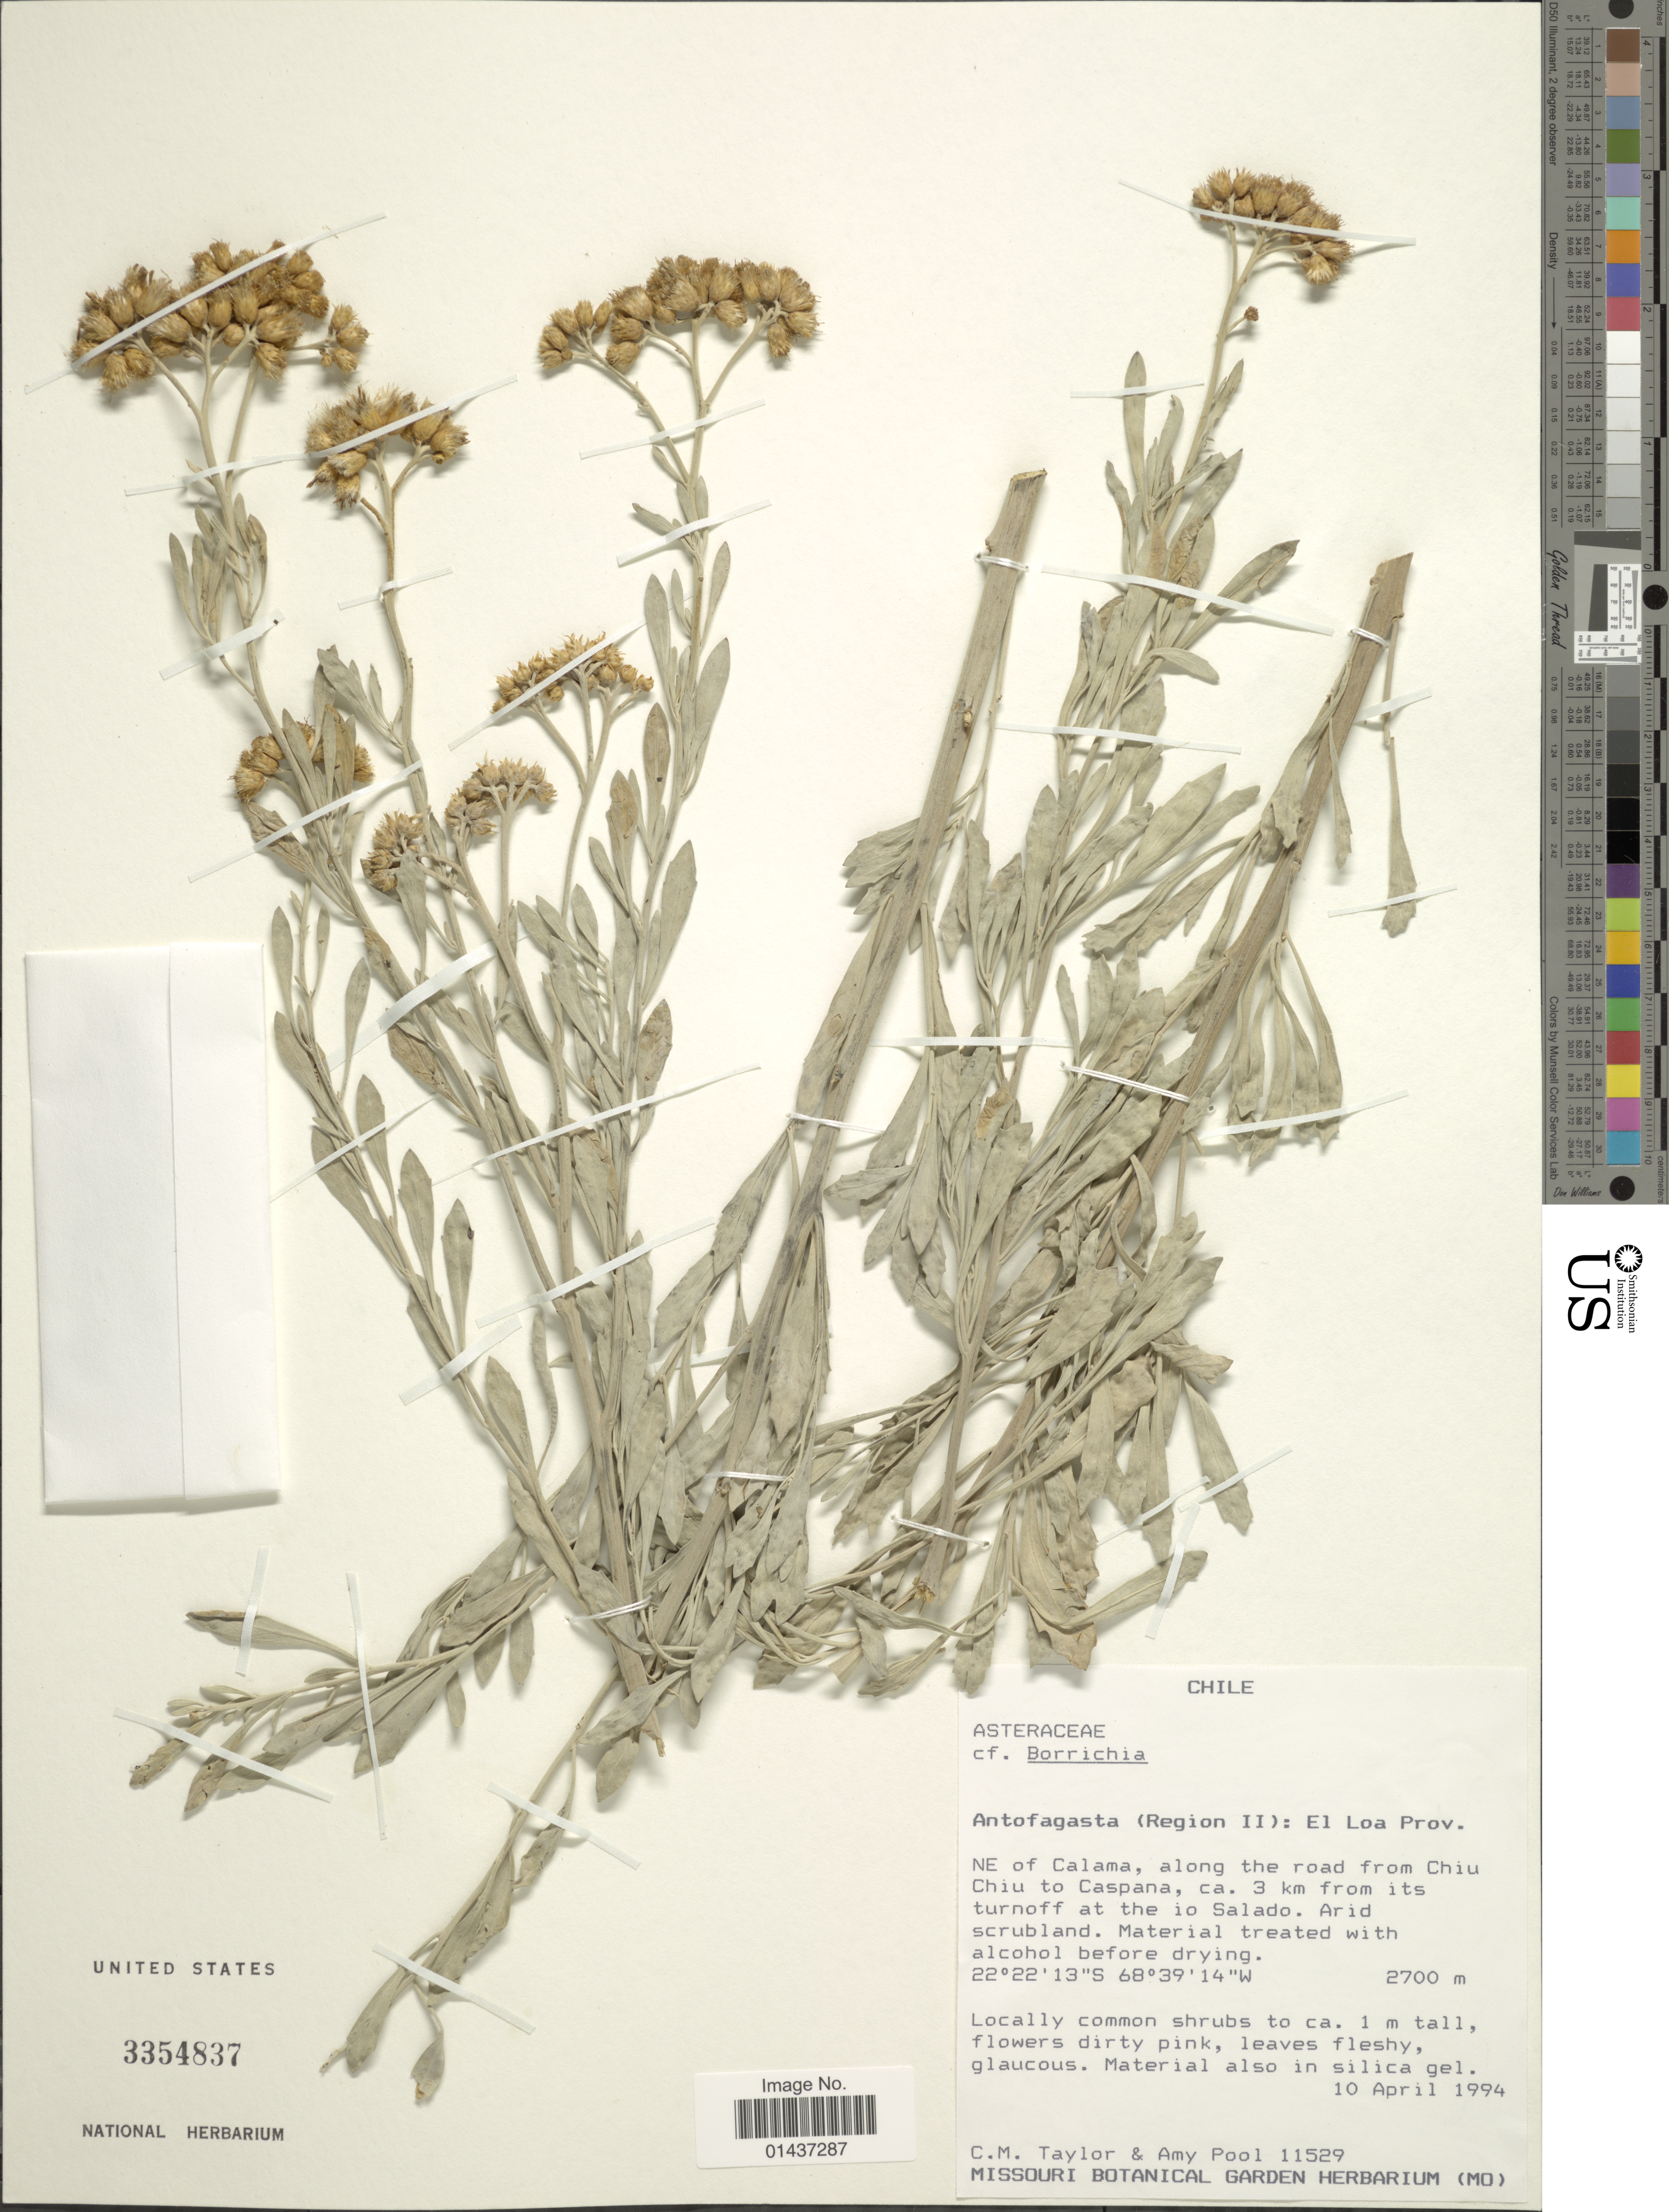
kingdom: Plantae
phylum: Tracheophyta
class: Magnoliopsida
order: Asterales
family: Asteraceae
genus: Tessaria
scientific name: Tessaria ambigua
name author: DC.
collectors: C. M. Taylor & A. Pool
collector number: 11529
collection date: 1994-04-10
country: Chile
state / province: Antofagasta (II)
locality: El Loa Prov. NE of Calama, along the road from Chiu Chiu to Caspana, ca. 3 km from its turnoff at the io Salado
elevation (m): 2700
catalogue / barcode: US 3354837